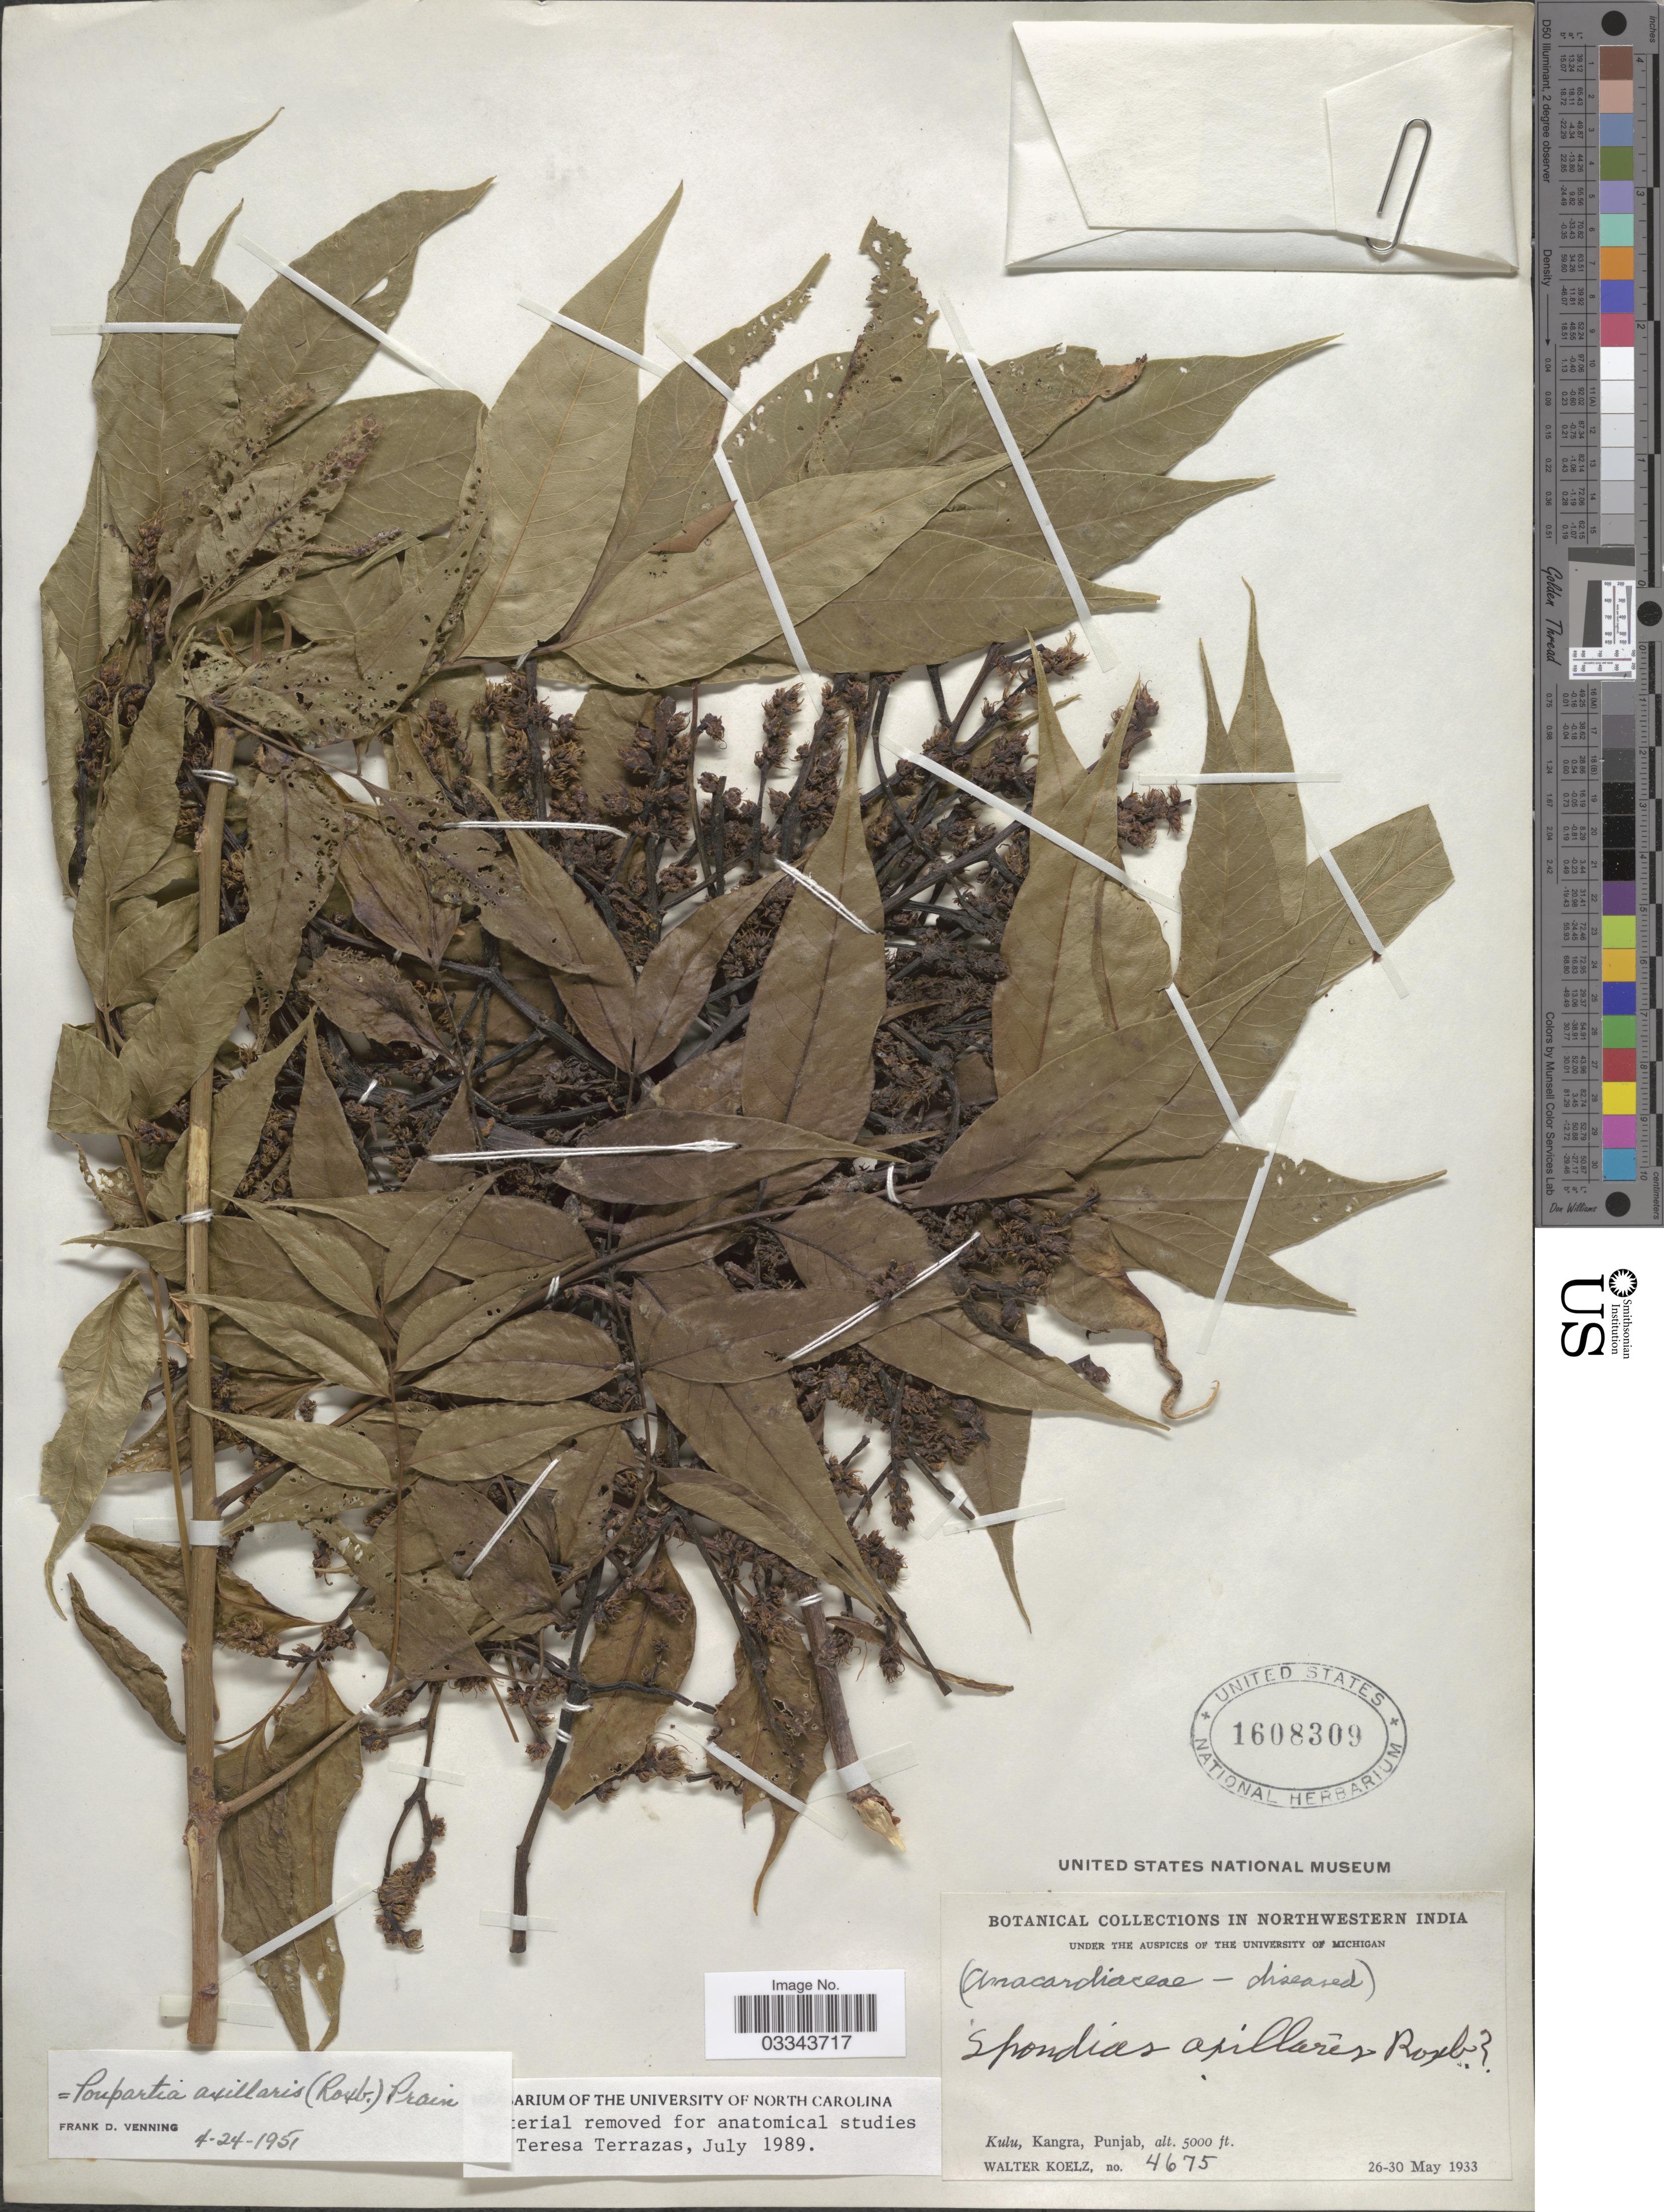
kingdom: Plantae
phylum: Tracheophyta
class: Magnoliopsida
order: Sapindales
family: Anacardiaceae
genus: Choerospondias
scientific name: Choerospondias axillaris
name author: (Roxb.) B.L. Burtt & A.W. Hill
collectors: W. N. Koelz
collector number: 4675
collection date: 1933-05-26/1933-05-30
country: India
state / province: Himachal Pradesh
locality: Northwestern India. Kulu, Kangra, Punjab.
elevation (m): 1524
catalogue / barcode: US 1608309